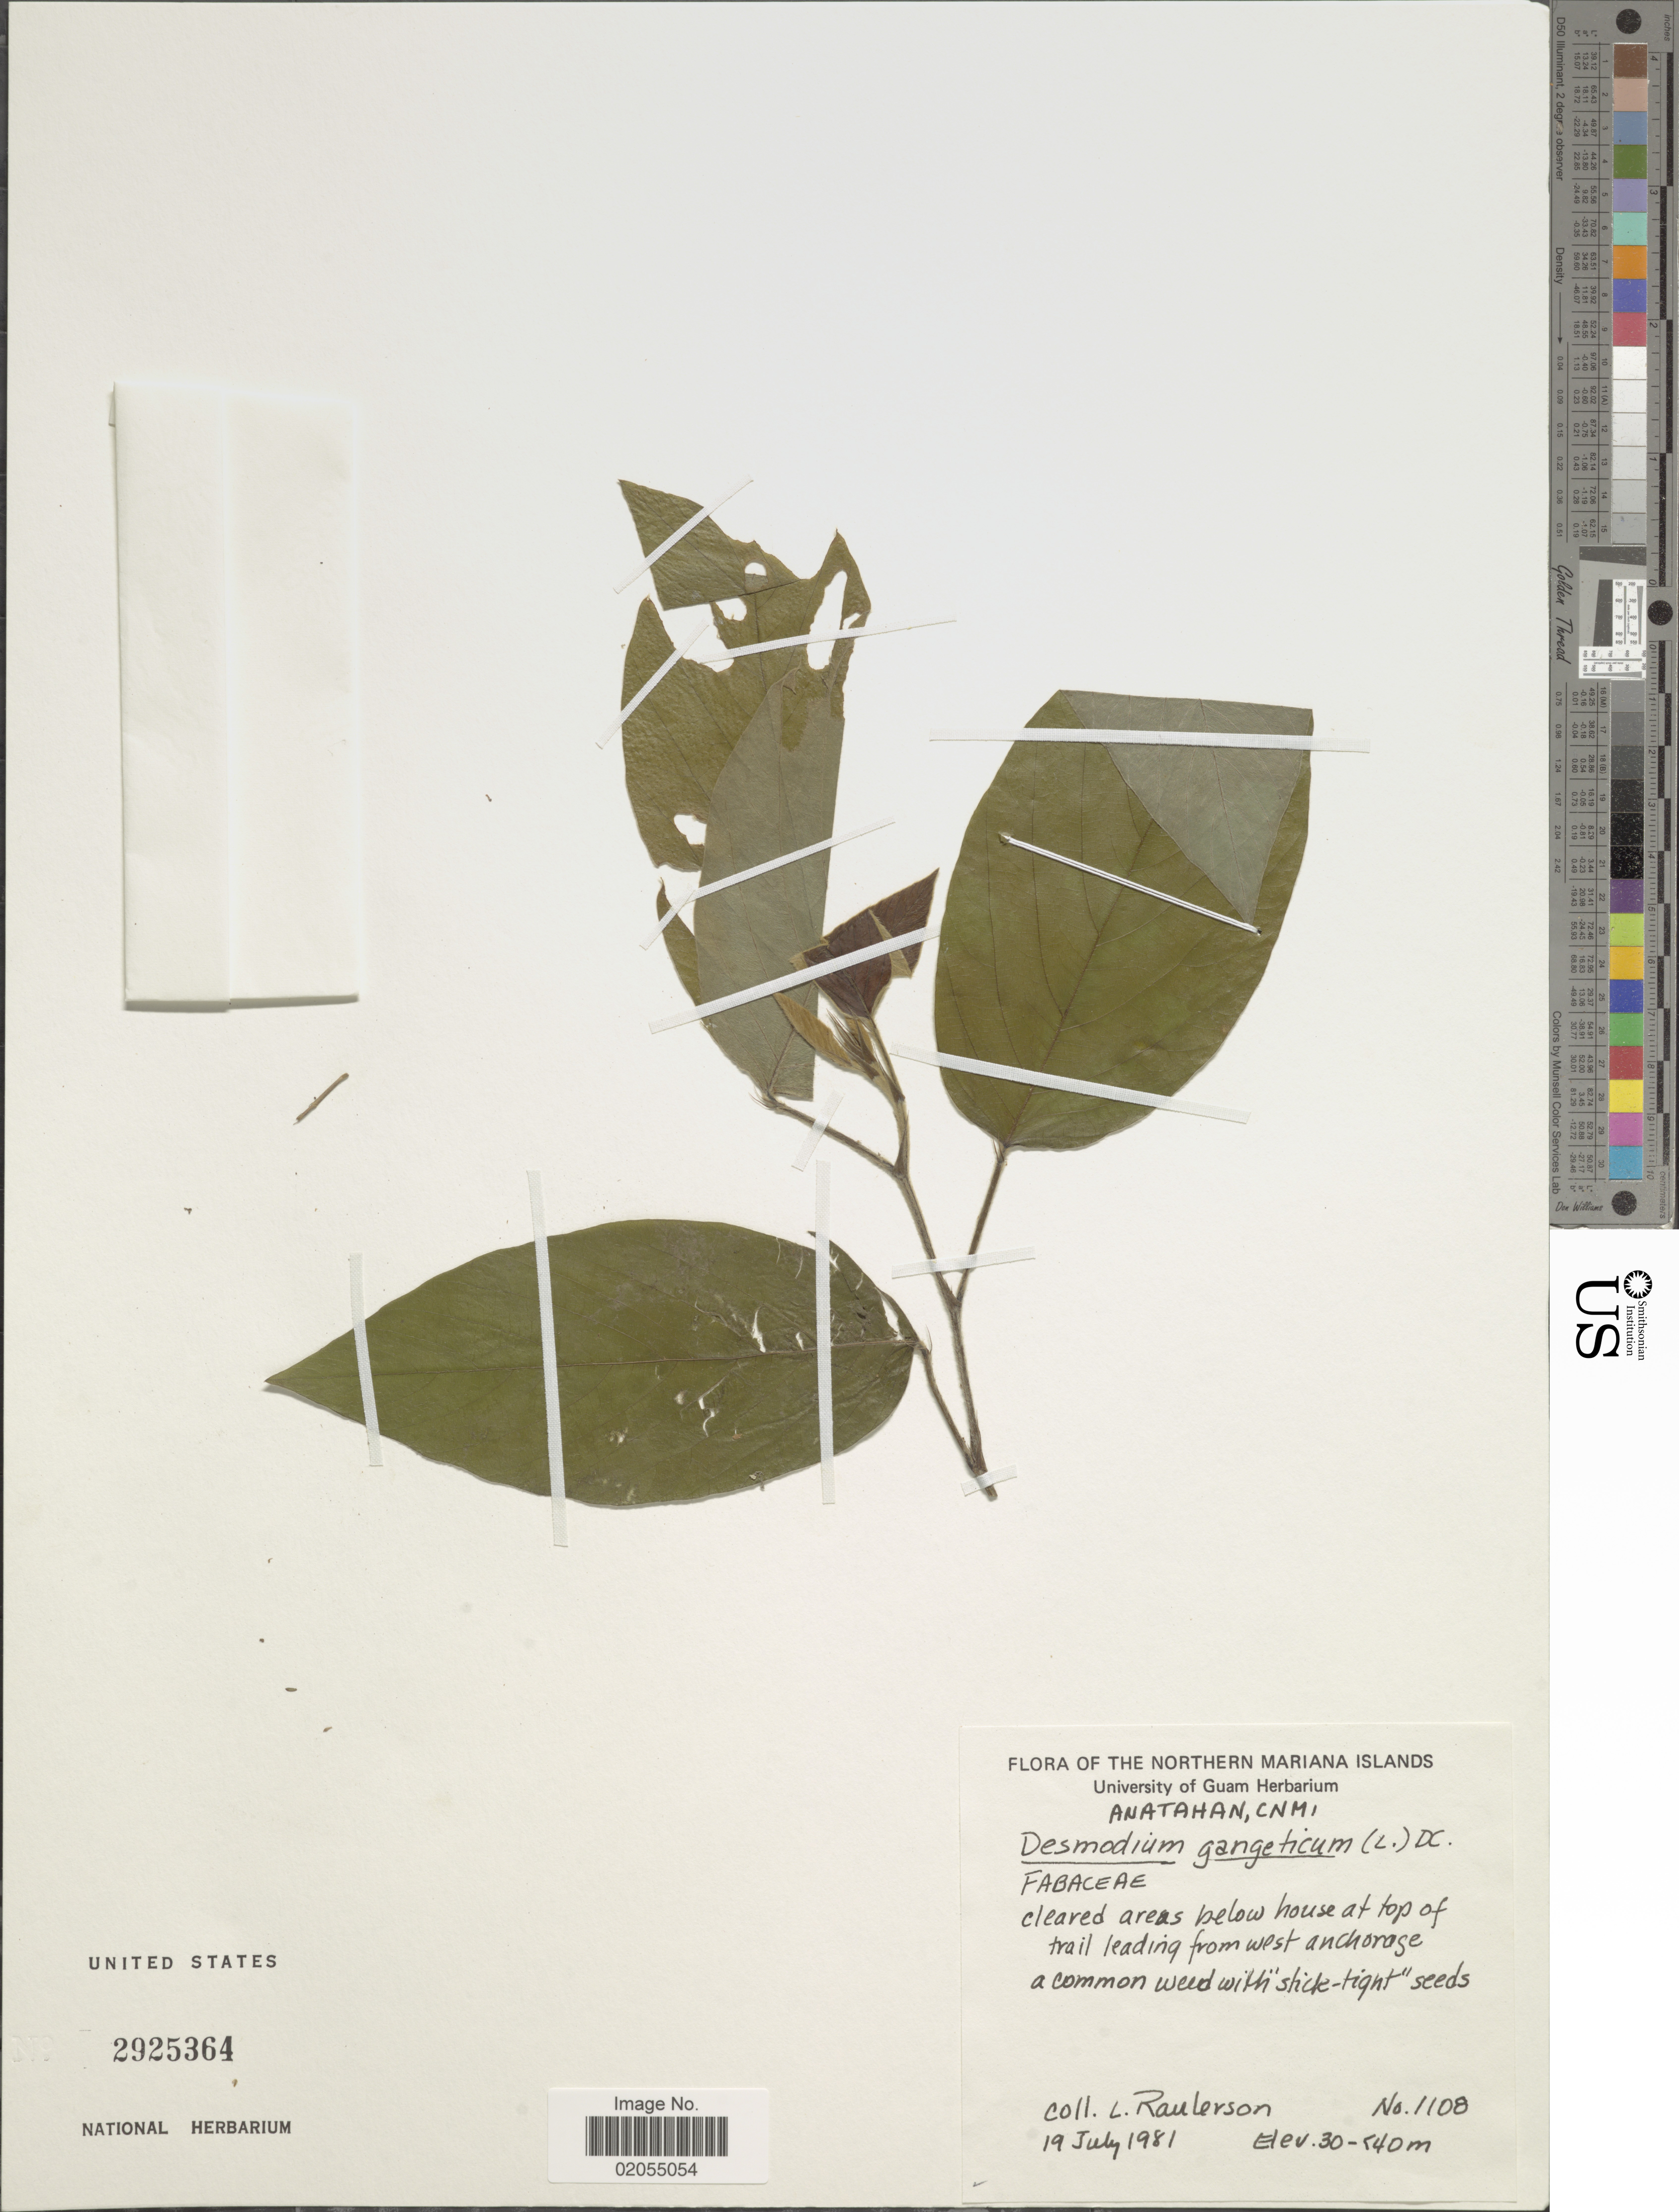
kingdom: Plantae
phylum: Tracheophyta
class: Magnoliopsida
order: Fabales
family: Fabaceae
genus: Pleurolobus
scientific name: Pleurolobus gangeticus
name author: (L.) J. St.-Hil. ex H. Ohashi & K. Ohashi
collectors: L. Raulerson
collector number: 1108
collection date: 1981-07-19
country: Northern Mariana Islands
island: Anatahan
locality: Anatahan, CNMI.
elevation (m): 30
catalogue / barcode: US 2925364